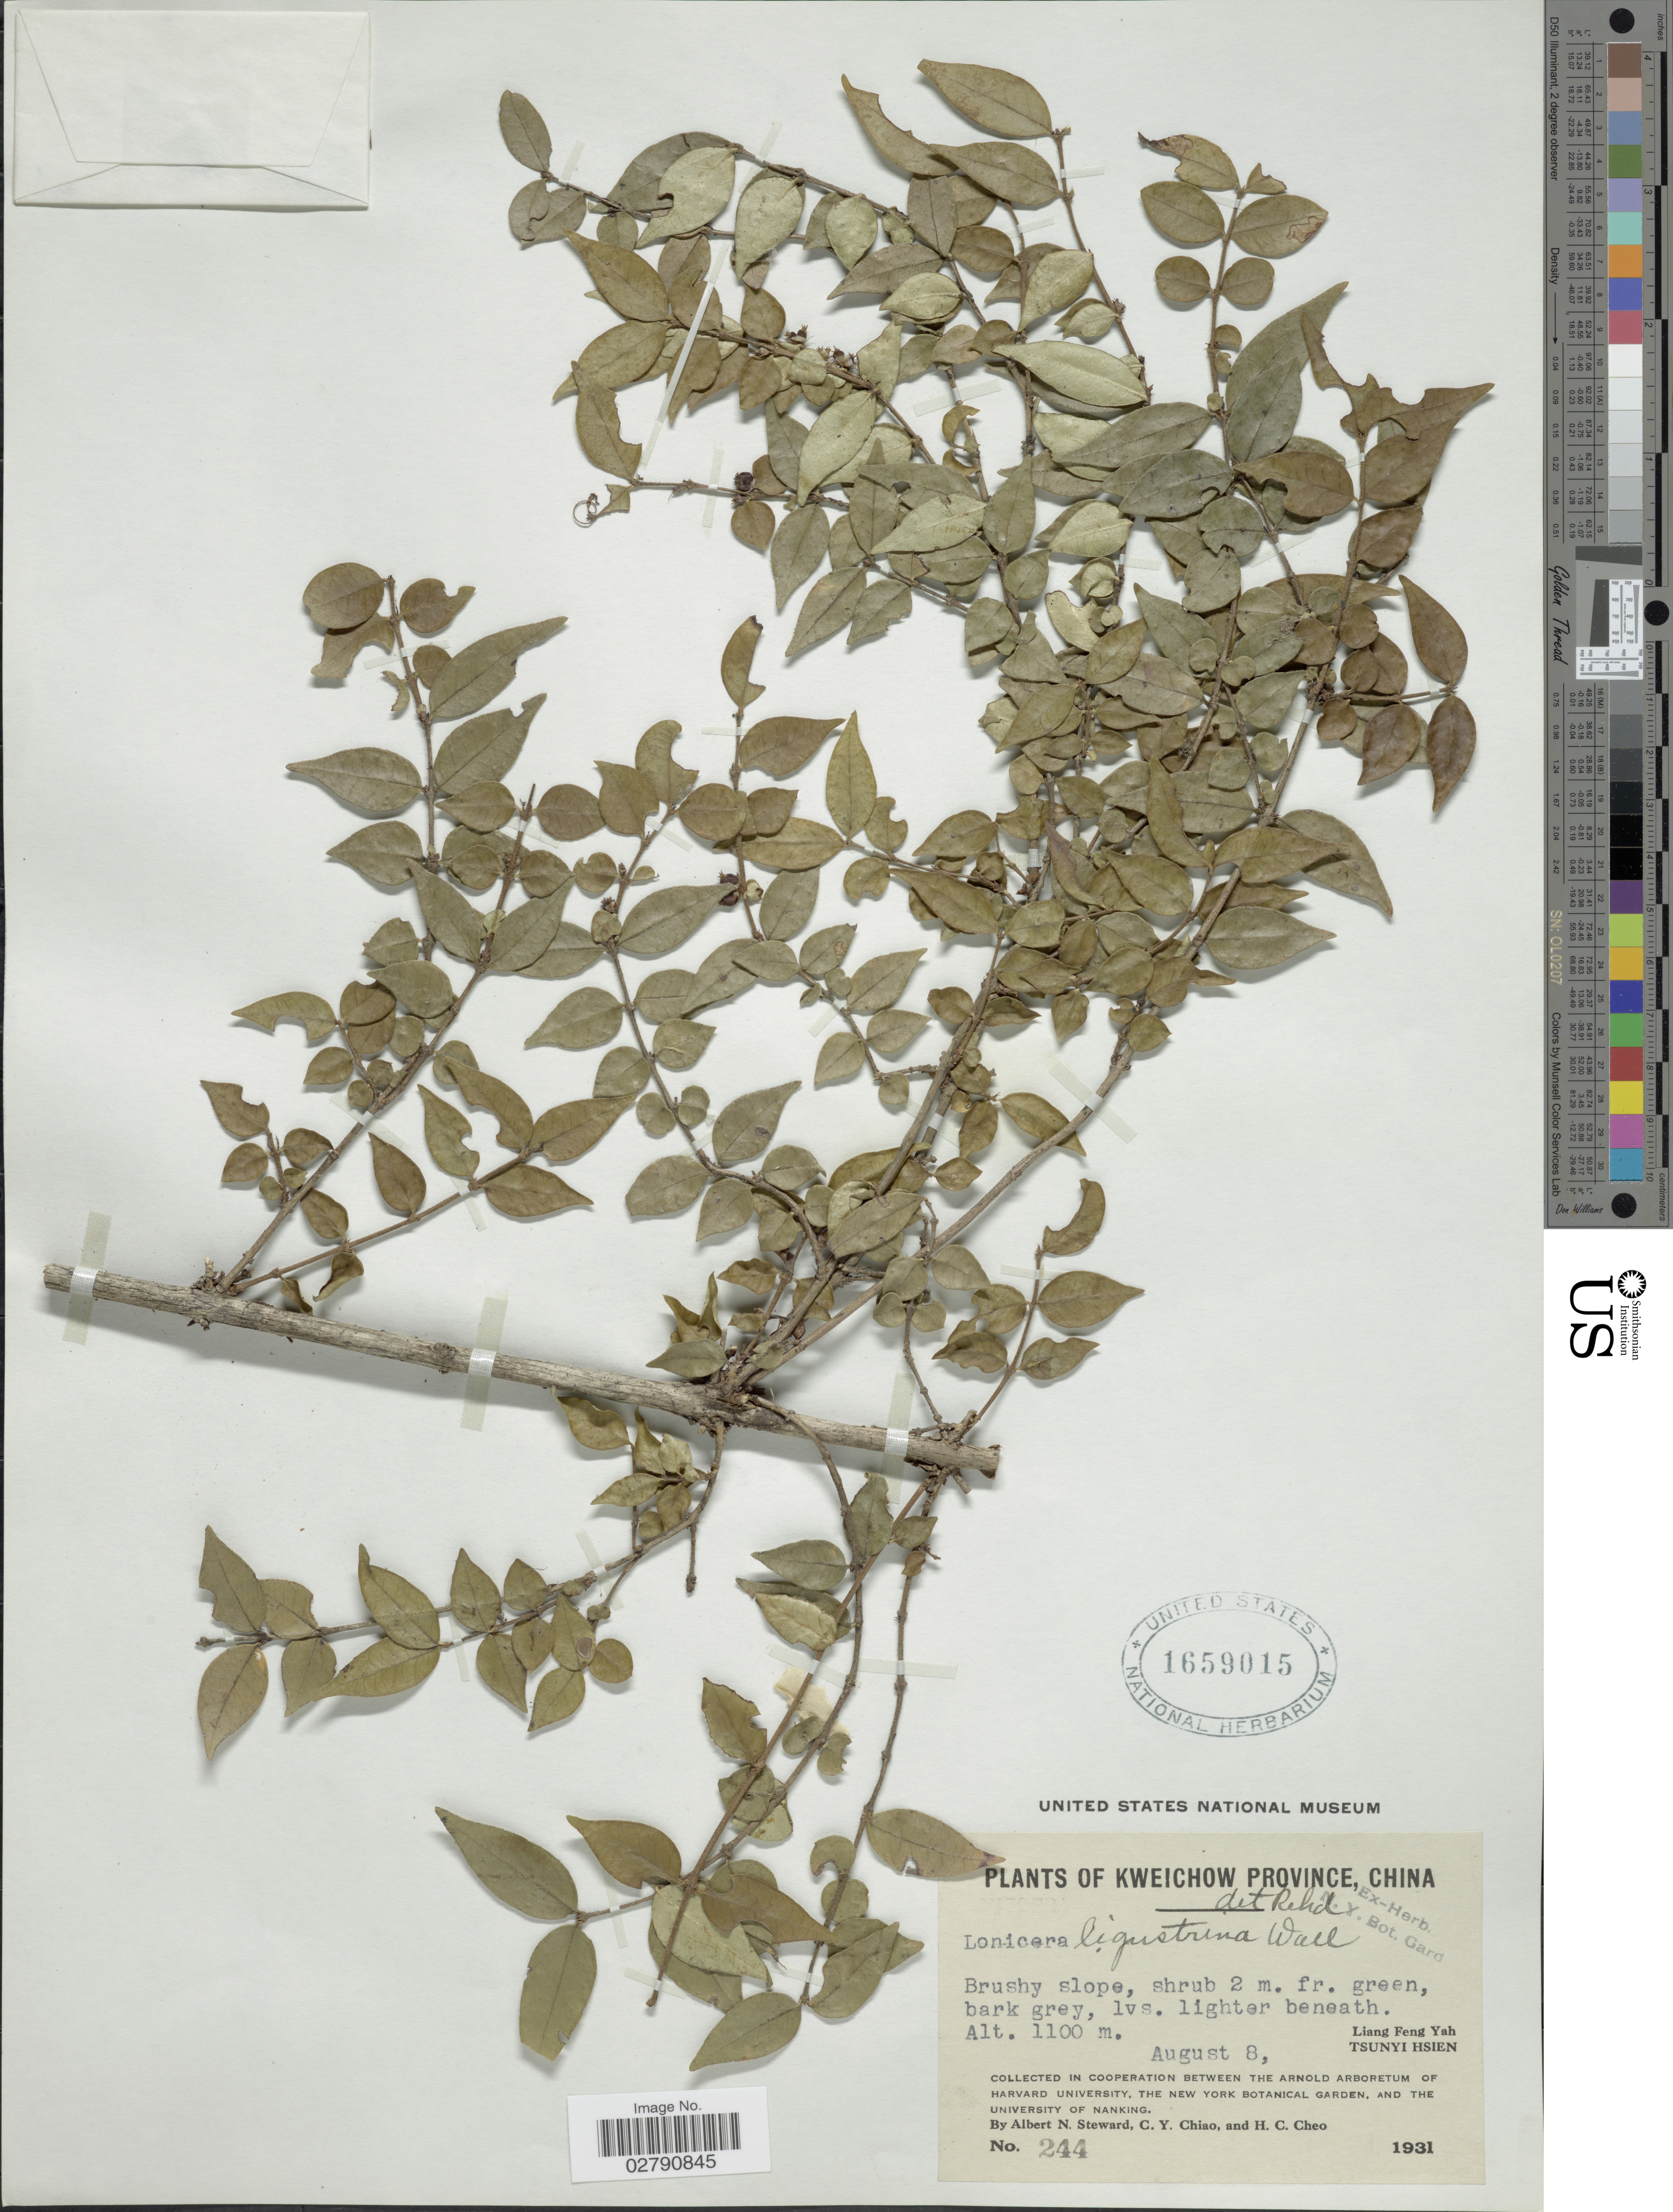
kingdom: Plantae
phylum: Tracheophyta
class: Magnoliopsida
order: Dipsacales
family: Caprifoliaceae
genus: Lonicera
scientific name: Lonicera ligustrina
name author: Wall.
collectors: A. N. Steward, C. Y. Chiao & H. Cheo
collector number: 244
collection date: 1931-08-08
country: China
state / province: Guizhou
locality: Kweichow Province. Liang Feng Yah, Tsunyi Hsien.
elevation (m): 1100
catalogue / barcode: US 1659015